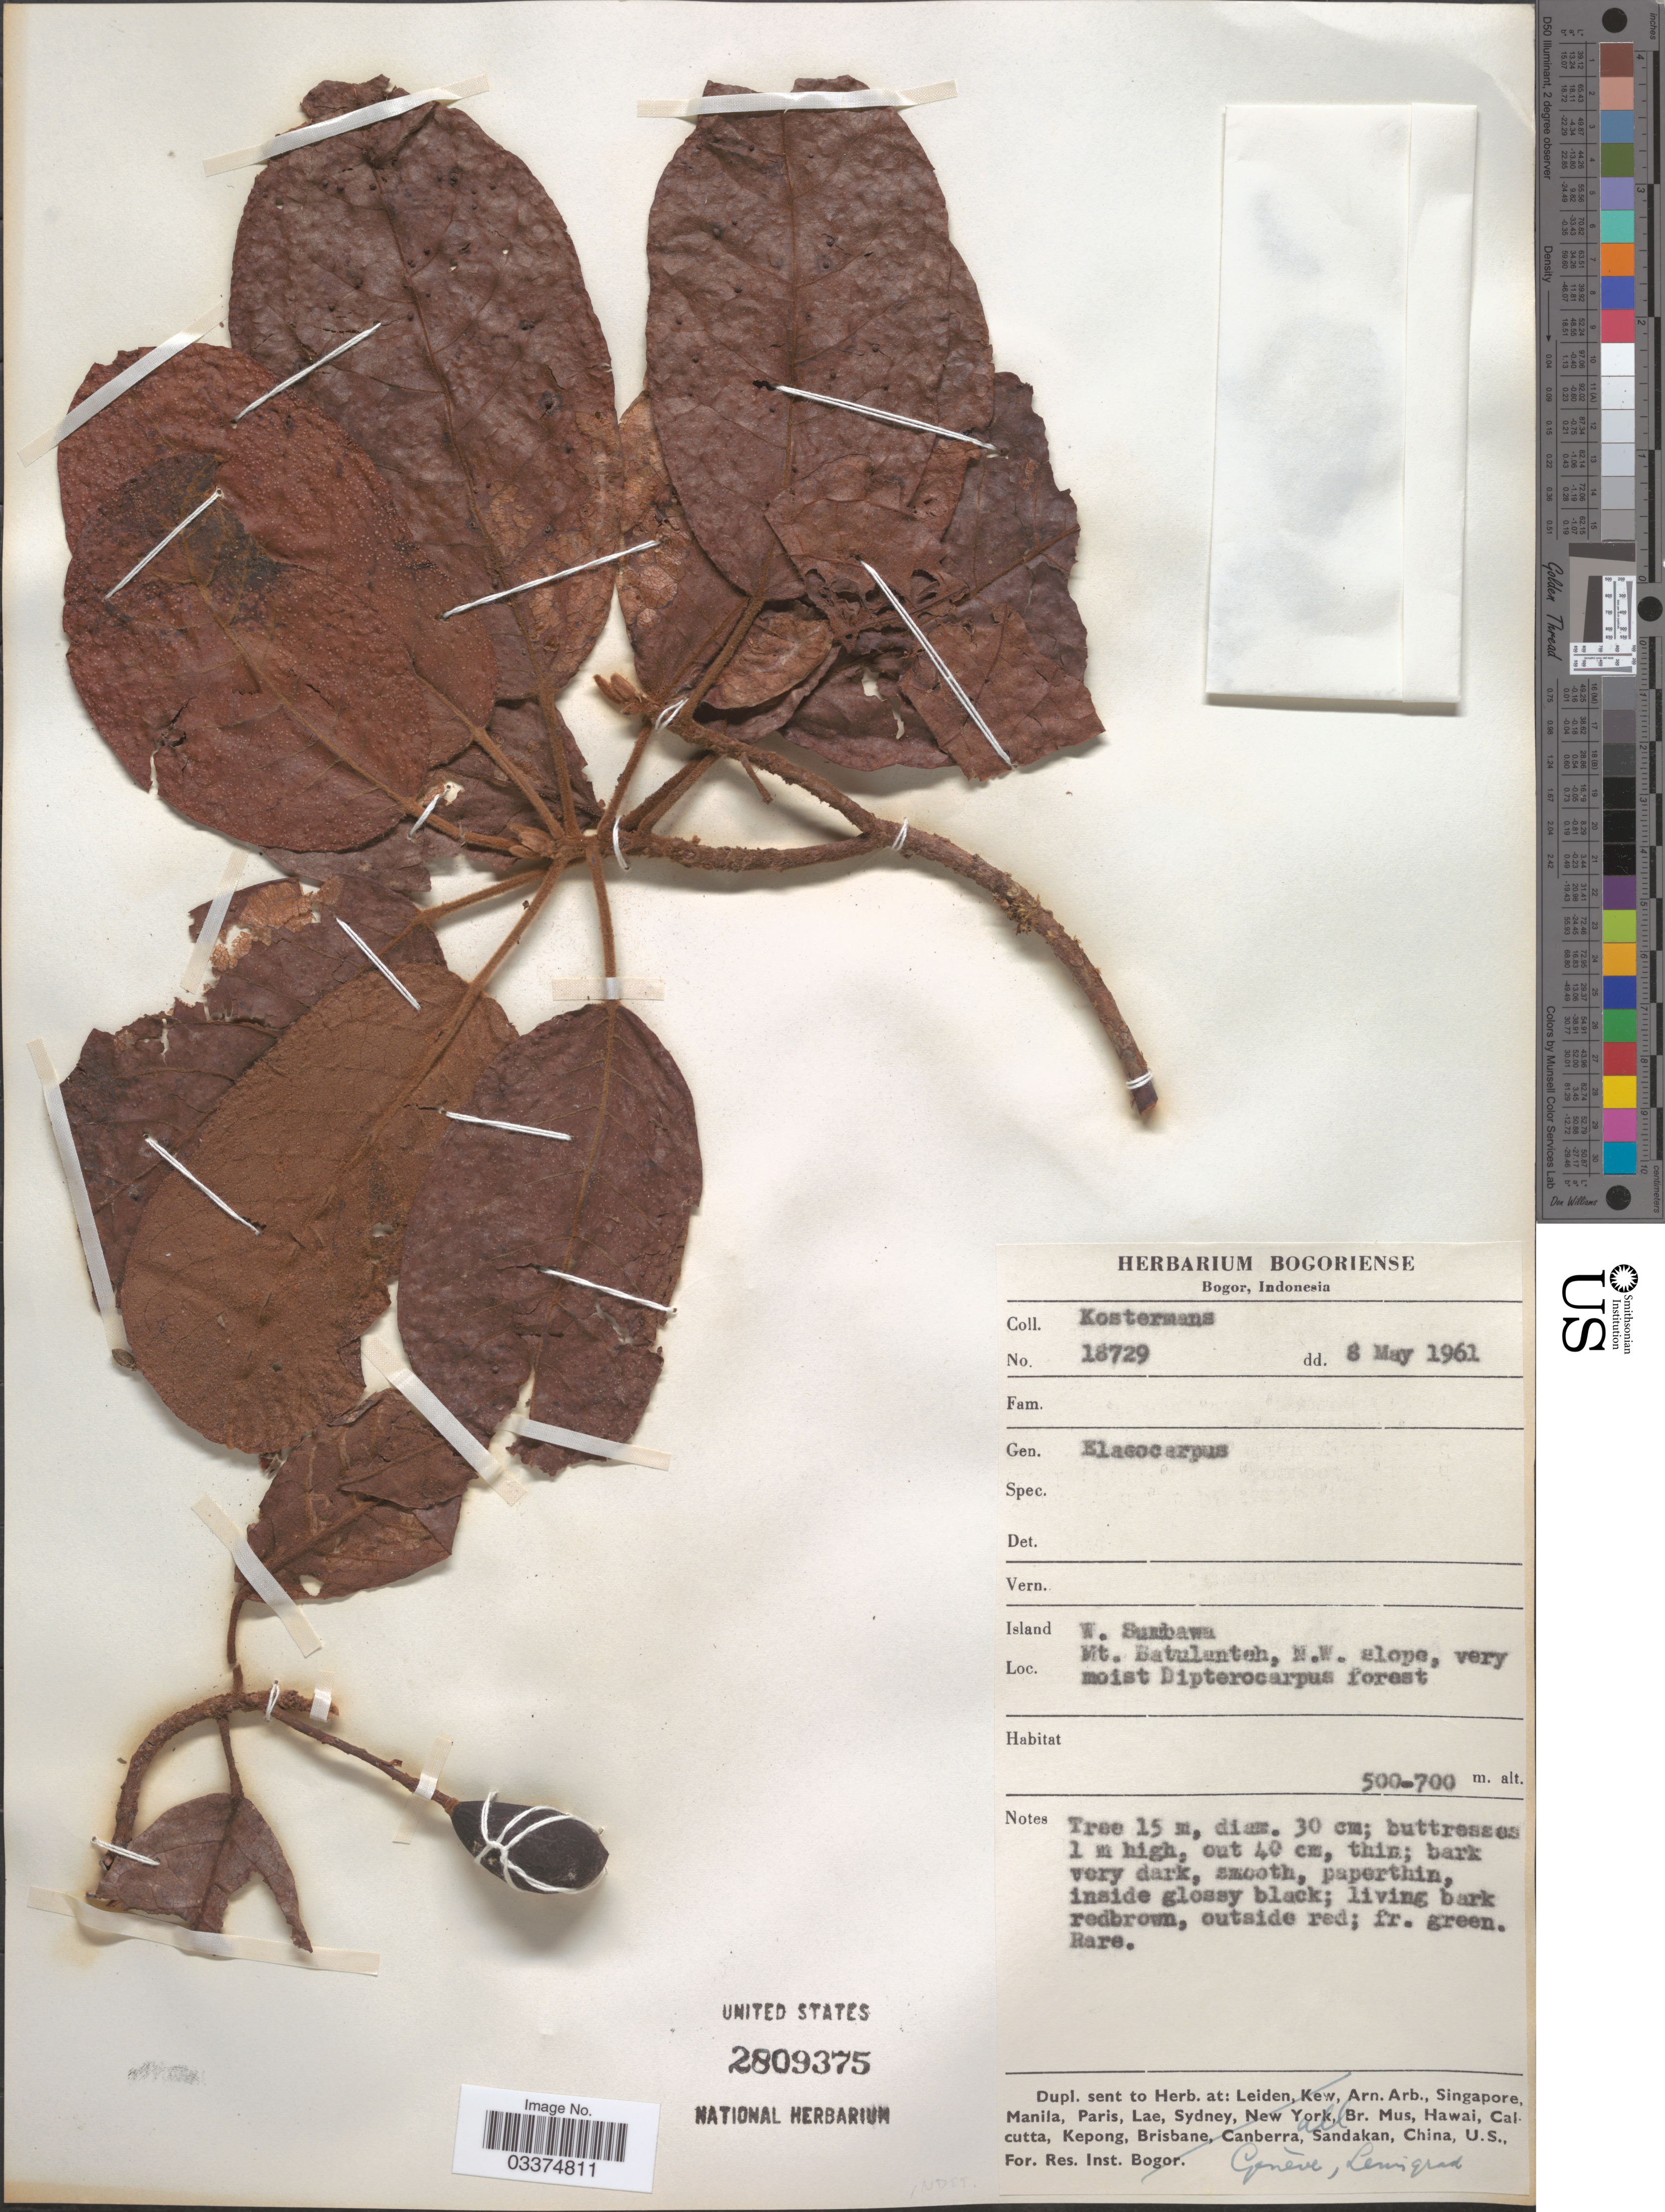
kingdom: Plantae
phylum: Tracheophyta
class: Magnoliopsida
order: Oxalidales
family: Elaeocarpaceae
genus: Elaeocarpus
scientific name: Elaeocarpus sp.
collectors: Kostermans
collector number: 18729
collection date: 1961-05-08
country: Indonesia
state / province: Nusa Tenggara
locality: Island W. Sumbawa. Mt. Batulanteh, N.W. slope.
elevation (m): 500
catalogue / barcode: US 2809375